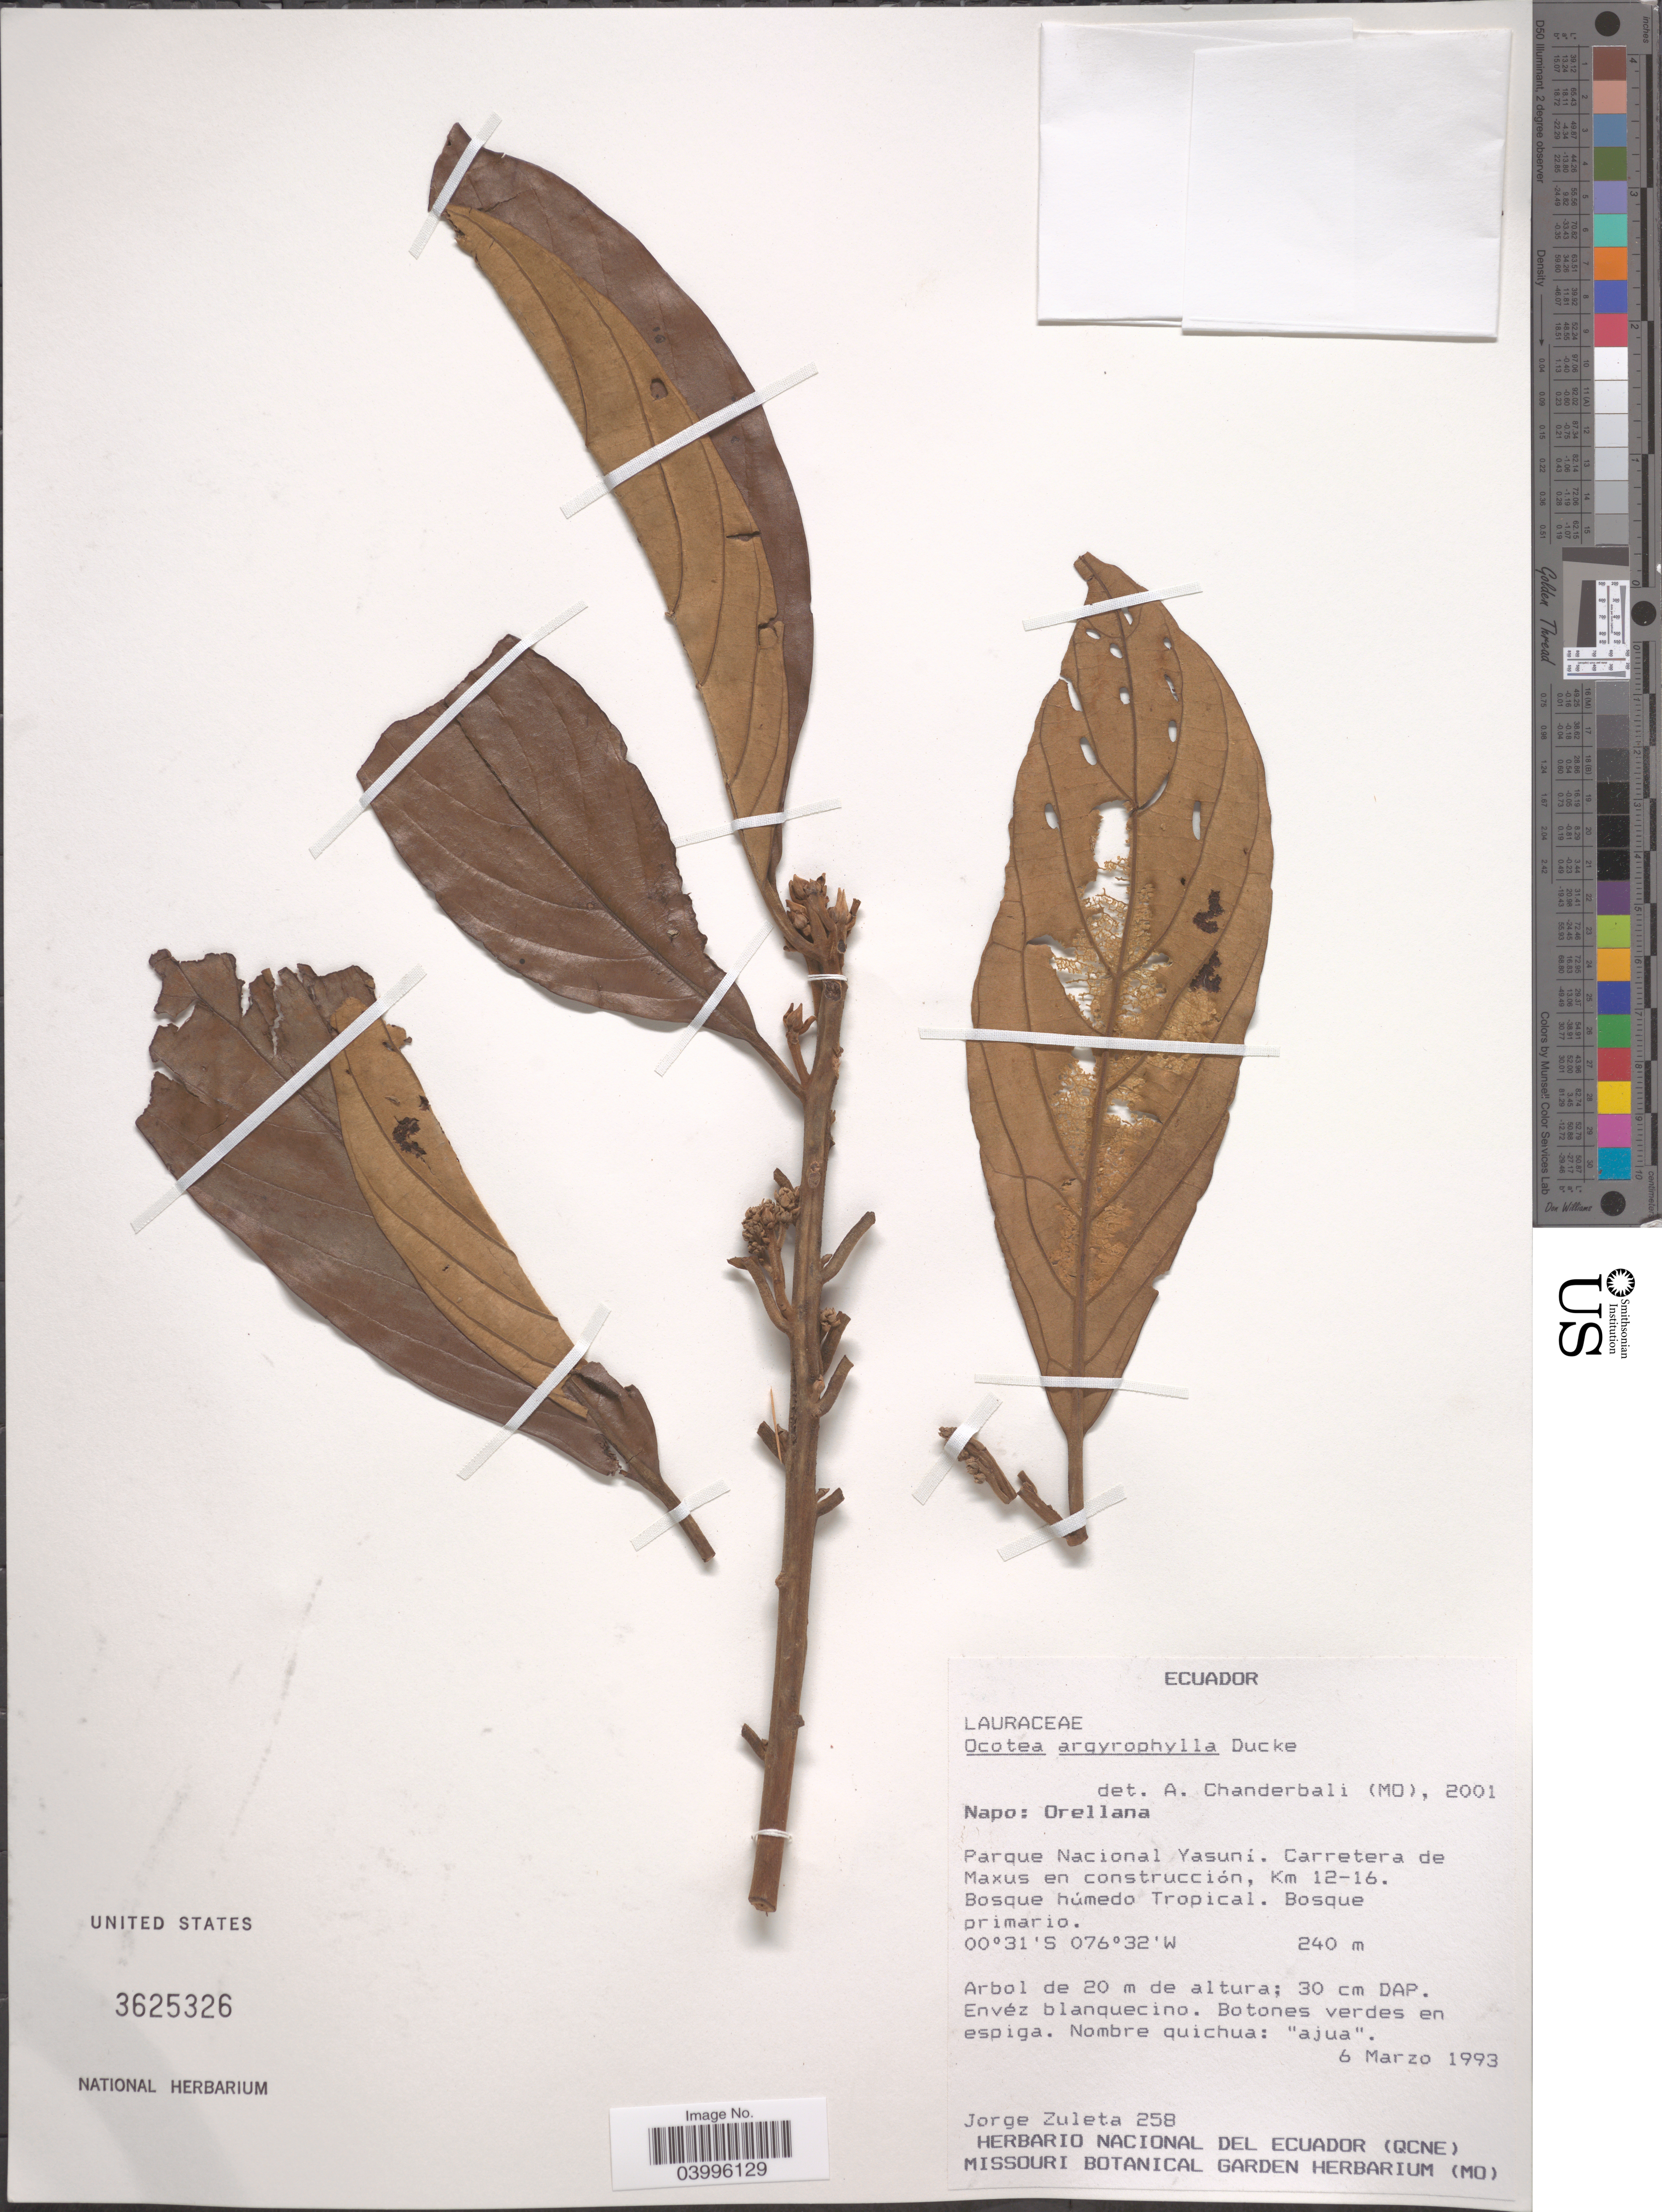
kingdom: Plantae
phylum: Tracheophyta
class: Magnoliopsida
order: Laurales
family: Lauraceae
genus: Ocotea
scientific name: Ocotea argyrophylla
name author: Ducke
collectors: J. Zuleta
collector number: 258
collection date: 1993-03-06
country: Ecuador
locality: Napo: Orellana. Parque Nacional Yasuní. Carretera de Maxus en construcción, Km 12-16. Bosque húmedo Tropical.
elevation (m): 240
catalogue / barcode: US 3625326